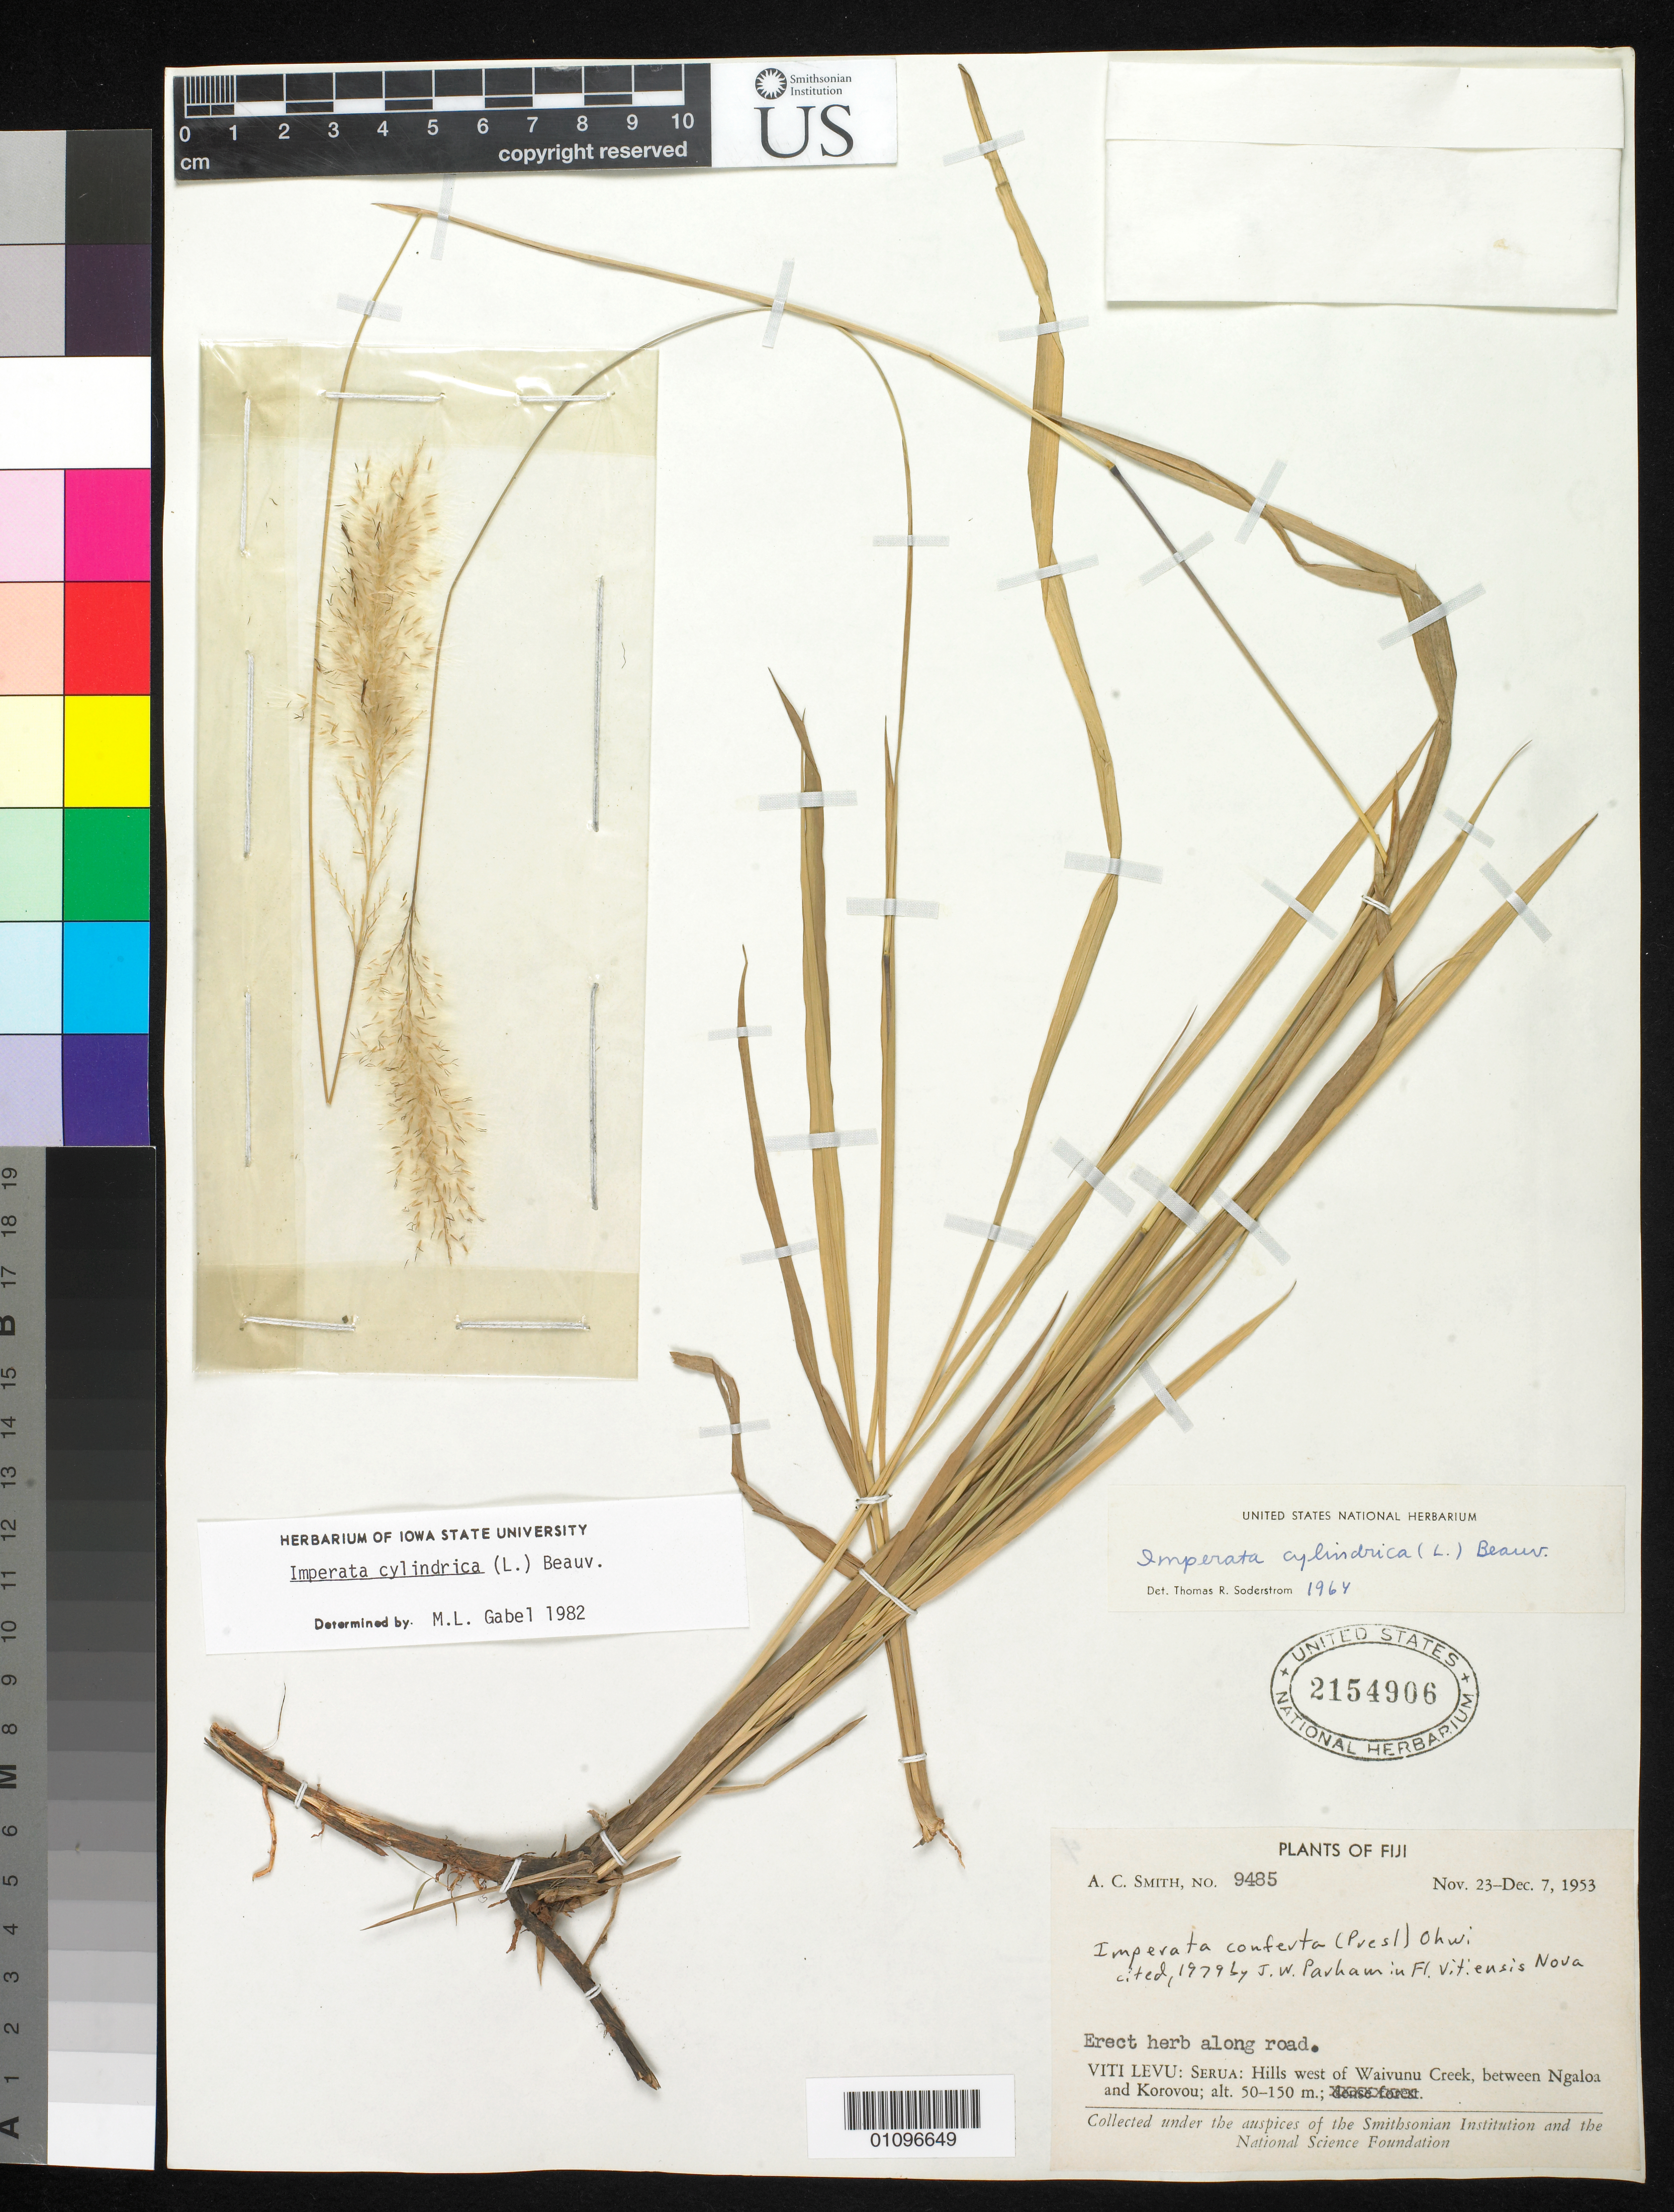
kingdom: Plantae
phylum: Tracheophyta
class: Liliopsida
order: Poales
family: Poaceae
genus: Imperata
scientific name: Imperata cylindrica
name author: (L.) P. Beauv.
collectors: A. C. Smith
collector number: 9485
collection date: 1953-11-23/1953-12-07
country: Fiji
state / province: Serua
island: Viti Levu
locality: Hills west of Waivunu Creek, between Ngaloa and Korovou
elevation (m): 50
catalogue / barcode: US 2154906